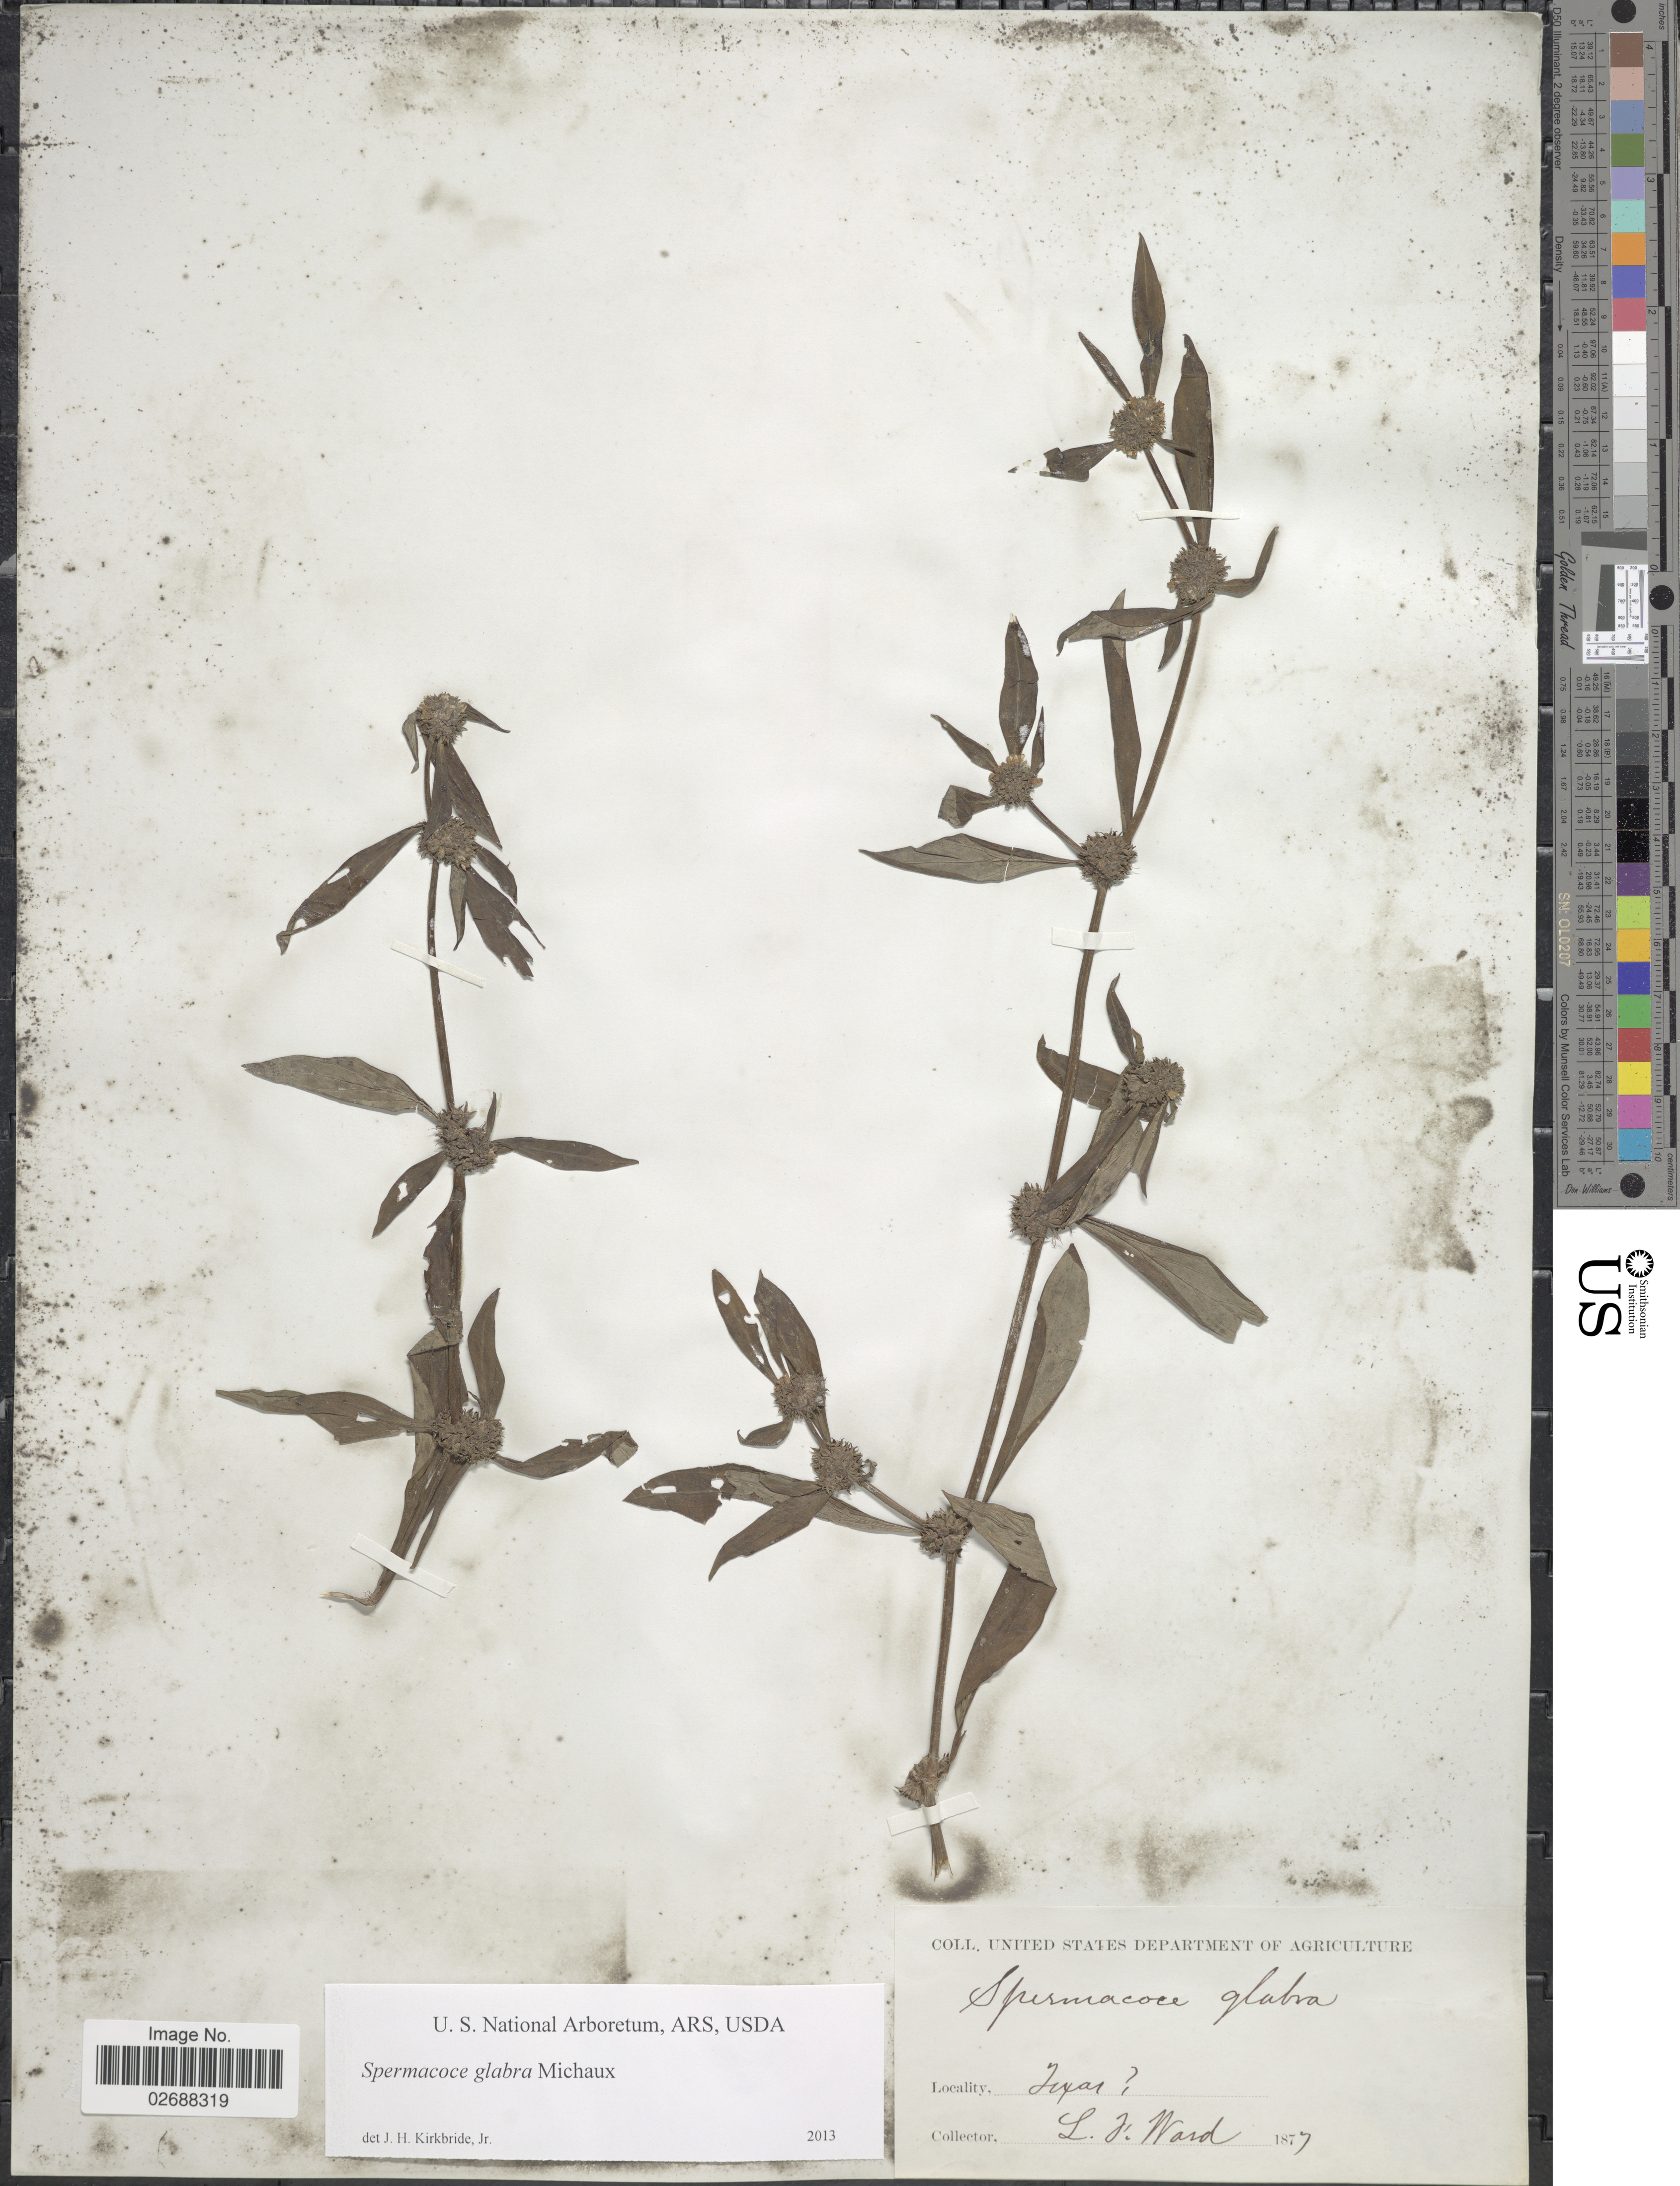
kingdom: Plantae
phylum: Tracheophyta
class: Magnoliopsida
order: Gentianales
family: Rubiaceae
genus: Spermacoce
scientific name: Spermacoce glabra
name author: Michx.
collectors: L. Ward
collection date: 1877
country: United States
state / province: Texas